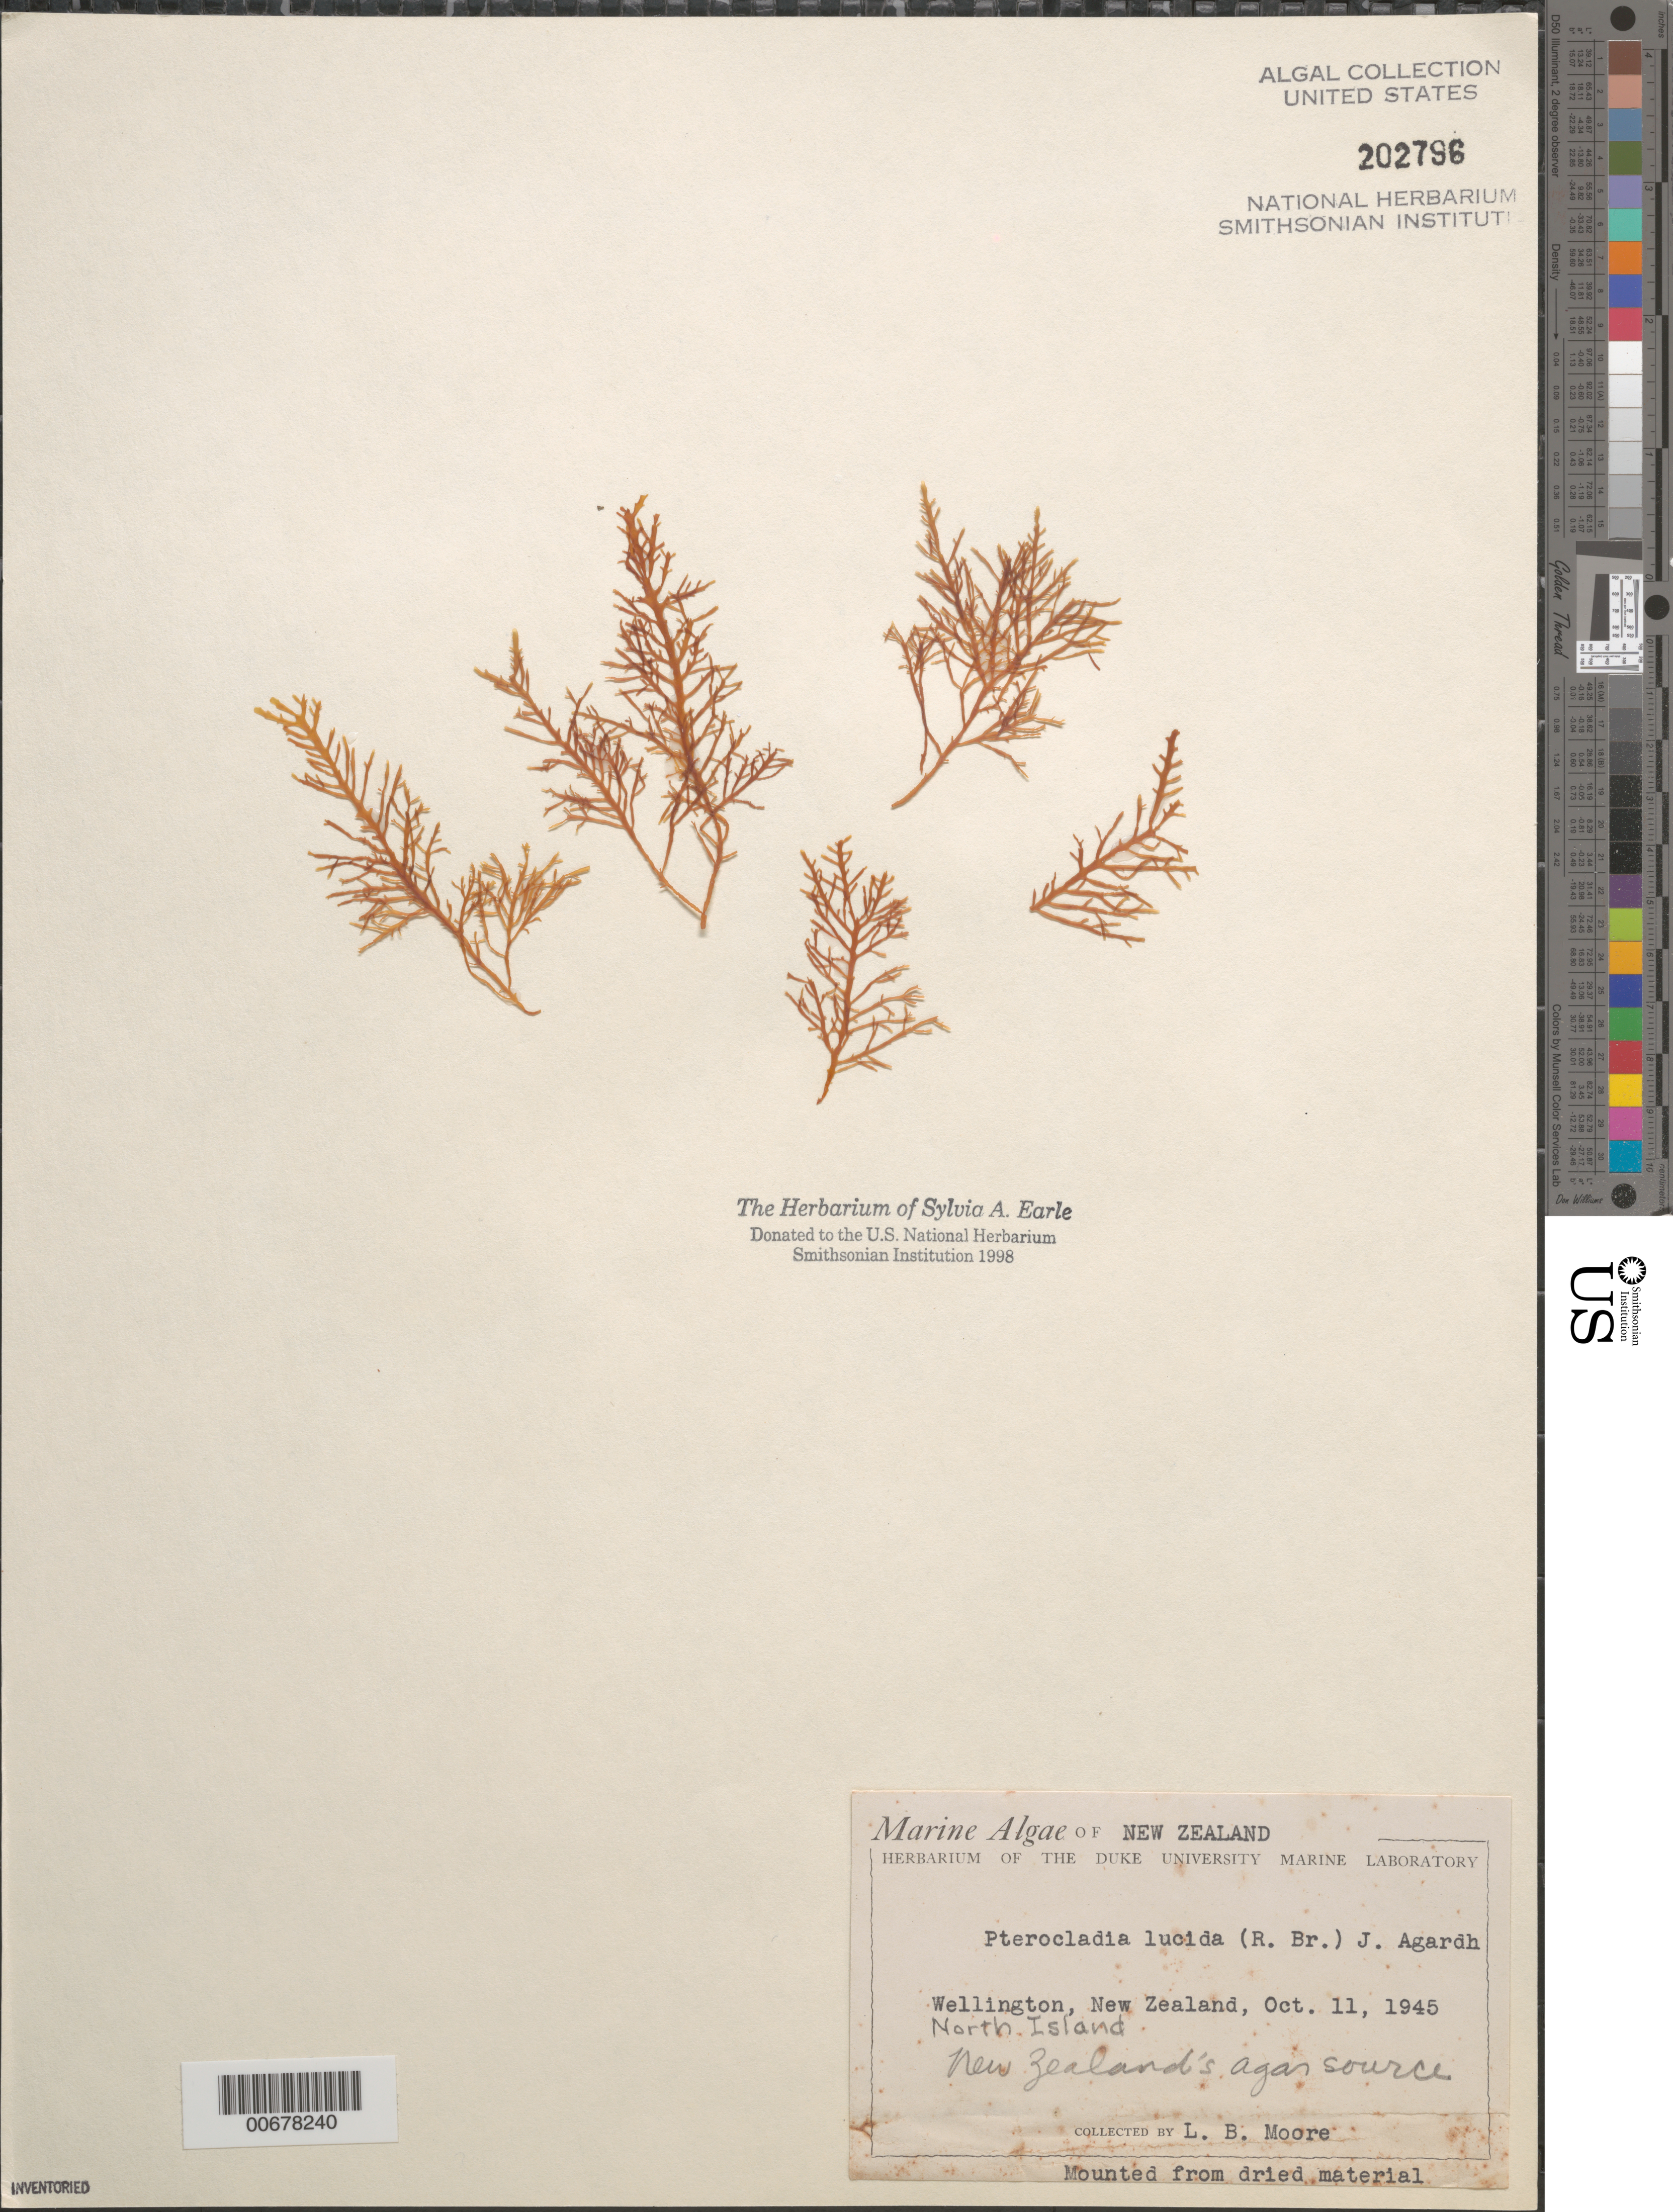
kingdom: Plantae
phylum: Rhodophyta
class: Florideophyceae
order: Gelidiales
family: Pterocladiaceae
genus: Pterocladia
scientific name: Pterocladia lucida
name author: (R. Br. ex Turner) J. Agardh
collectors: L. Moore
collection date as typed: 11 Oct 1945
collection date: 1945-10-11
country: New Zealand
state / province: Wellington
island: North Island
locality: Wellington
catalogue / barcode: US 202796